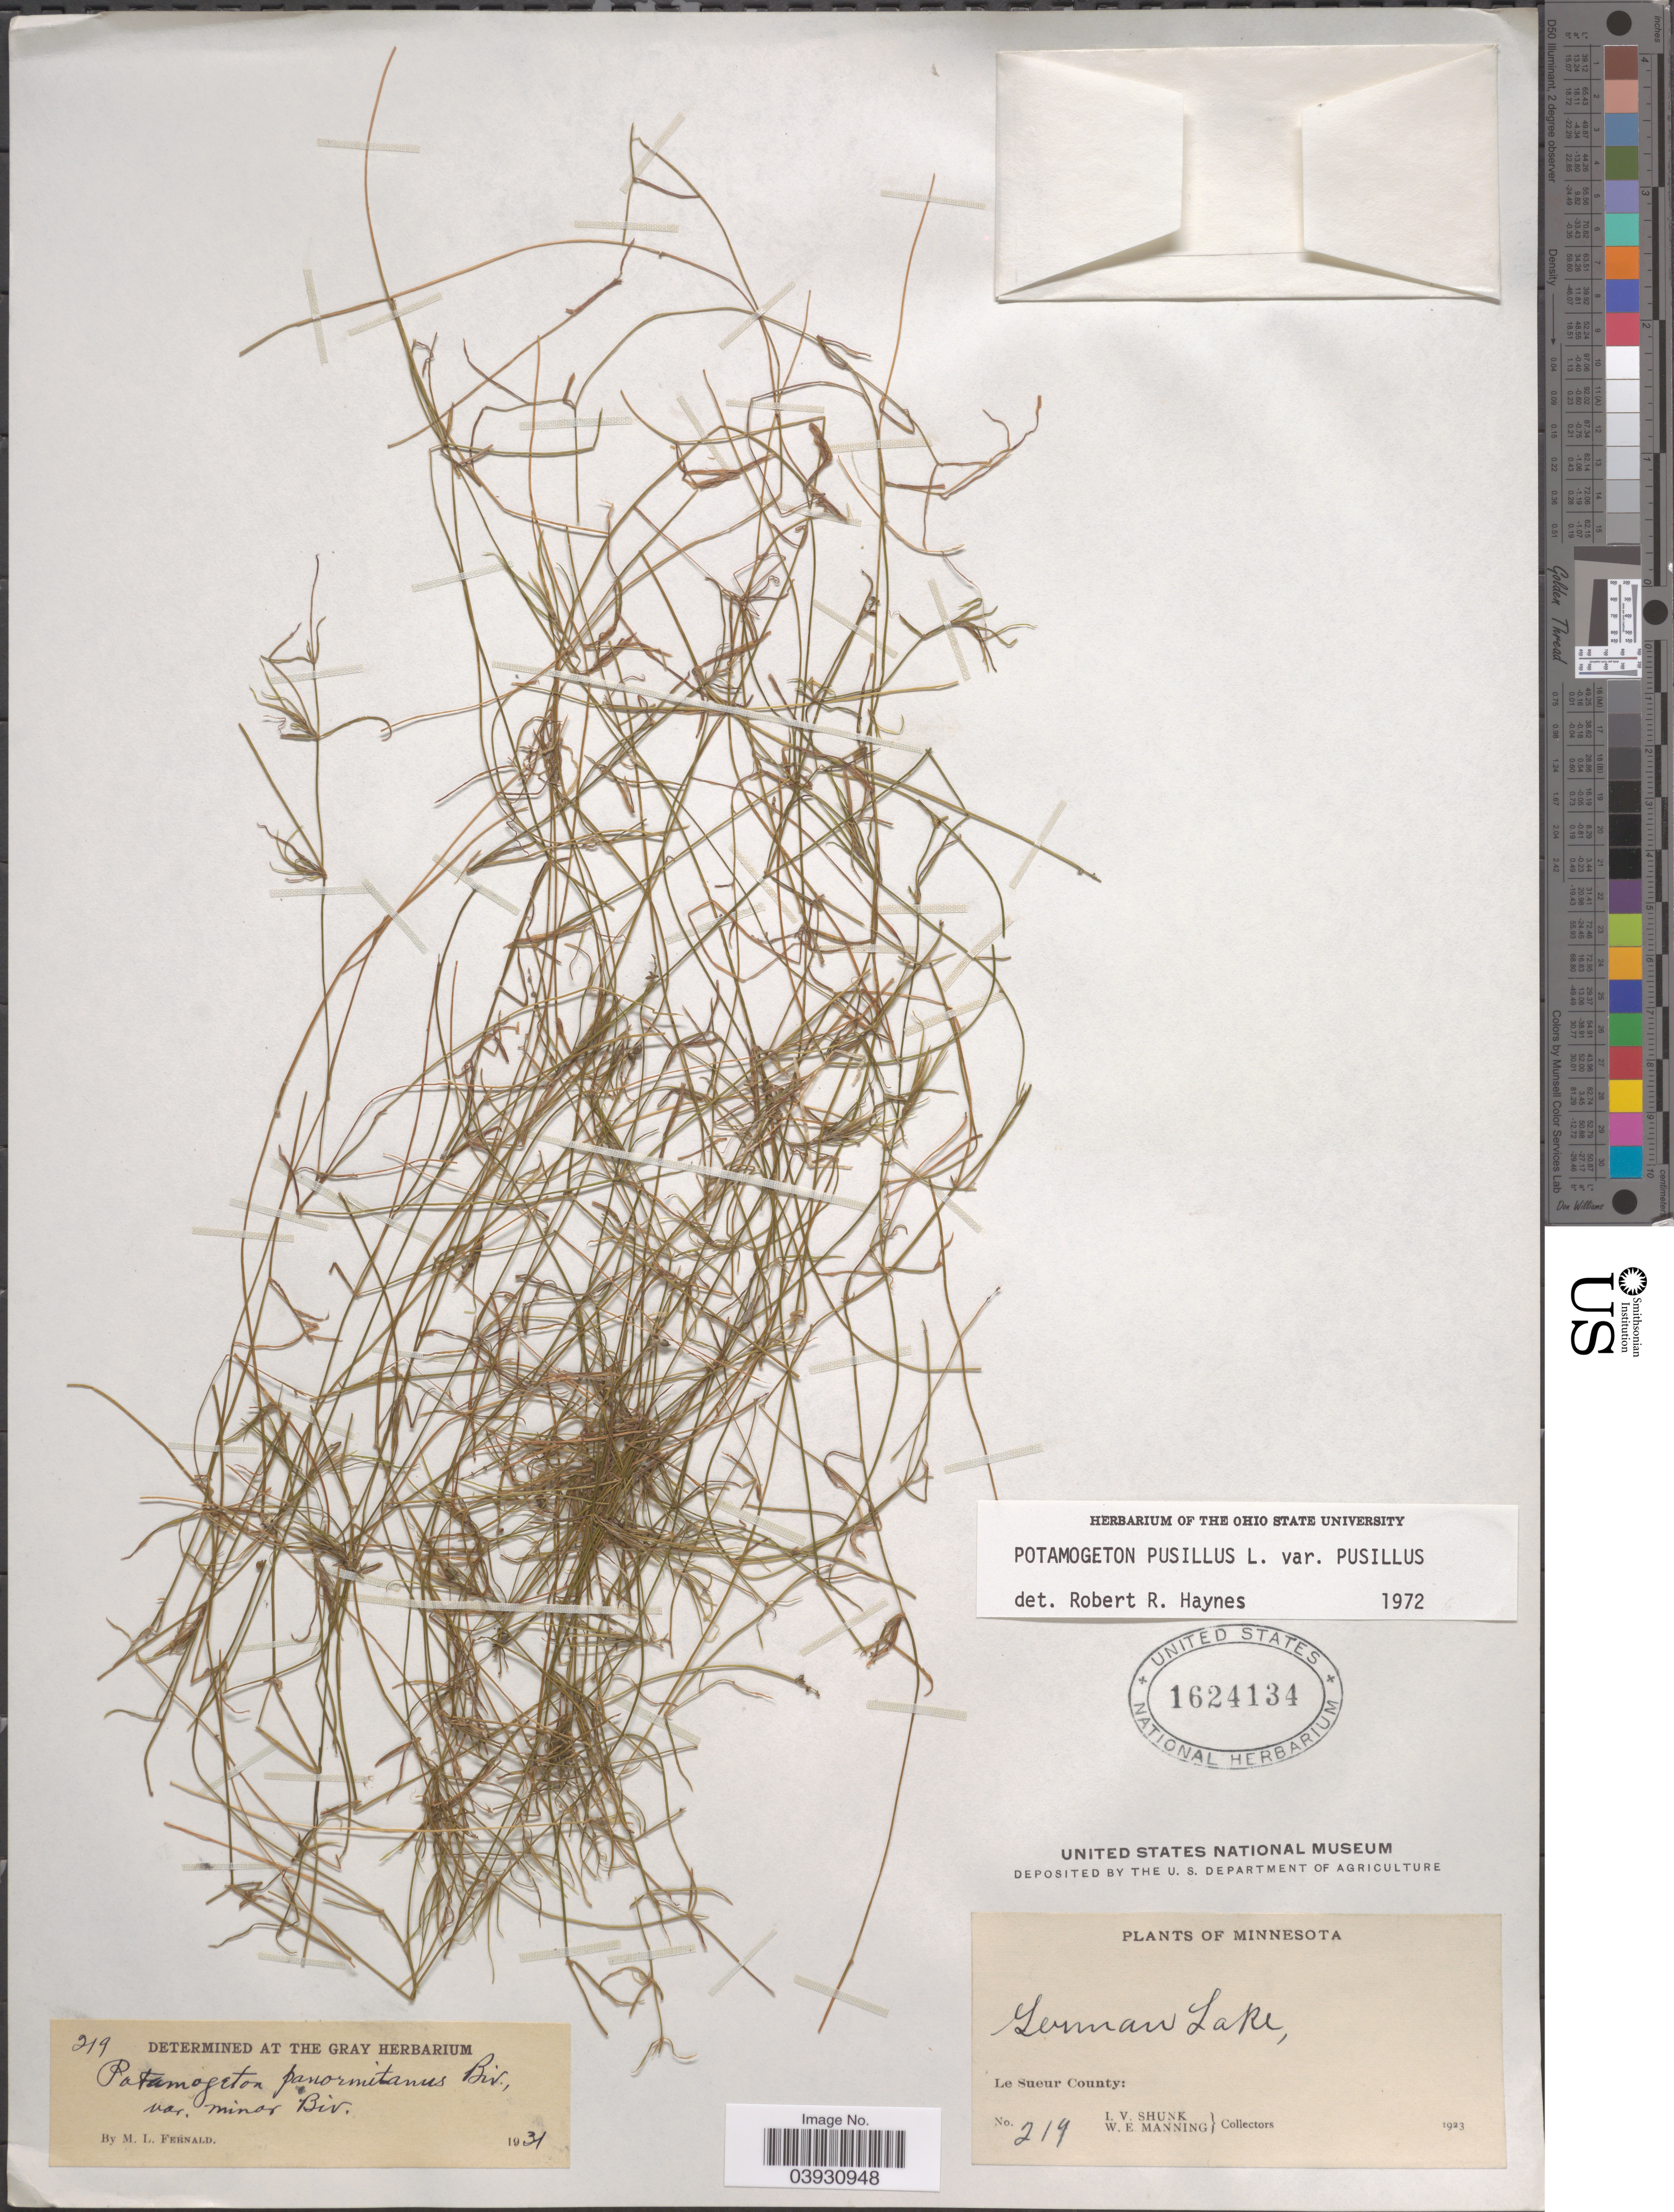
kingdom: Plantae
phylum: Tracheophyta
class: Liliopsida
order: Alismatales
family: Potamogetonaceae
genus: Potamogeton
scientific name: Potamogeton pusillus var. pusillus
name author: L.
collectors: I. Shunk & W. Manning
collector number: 219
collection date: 1923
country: United States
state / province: Minnesota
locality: German Lake, Le Sueur County.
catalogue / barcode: US 1624134